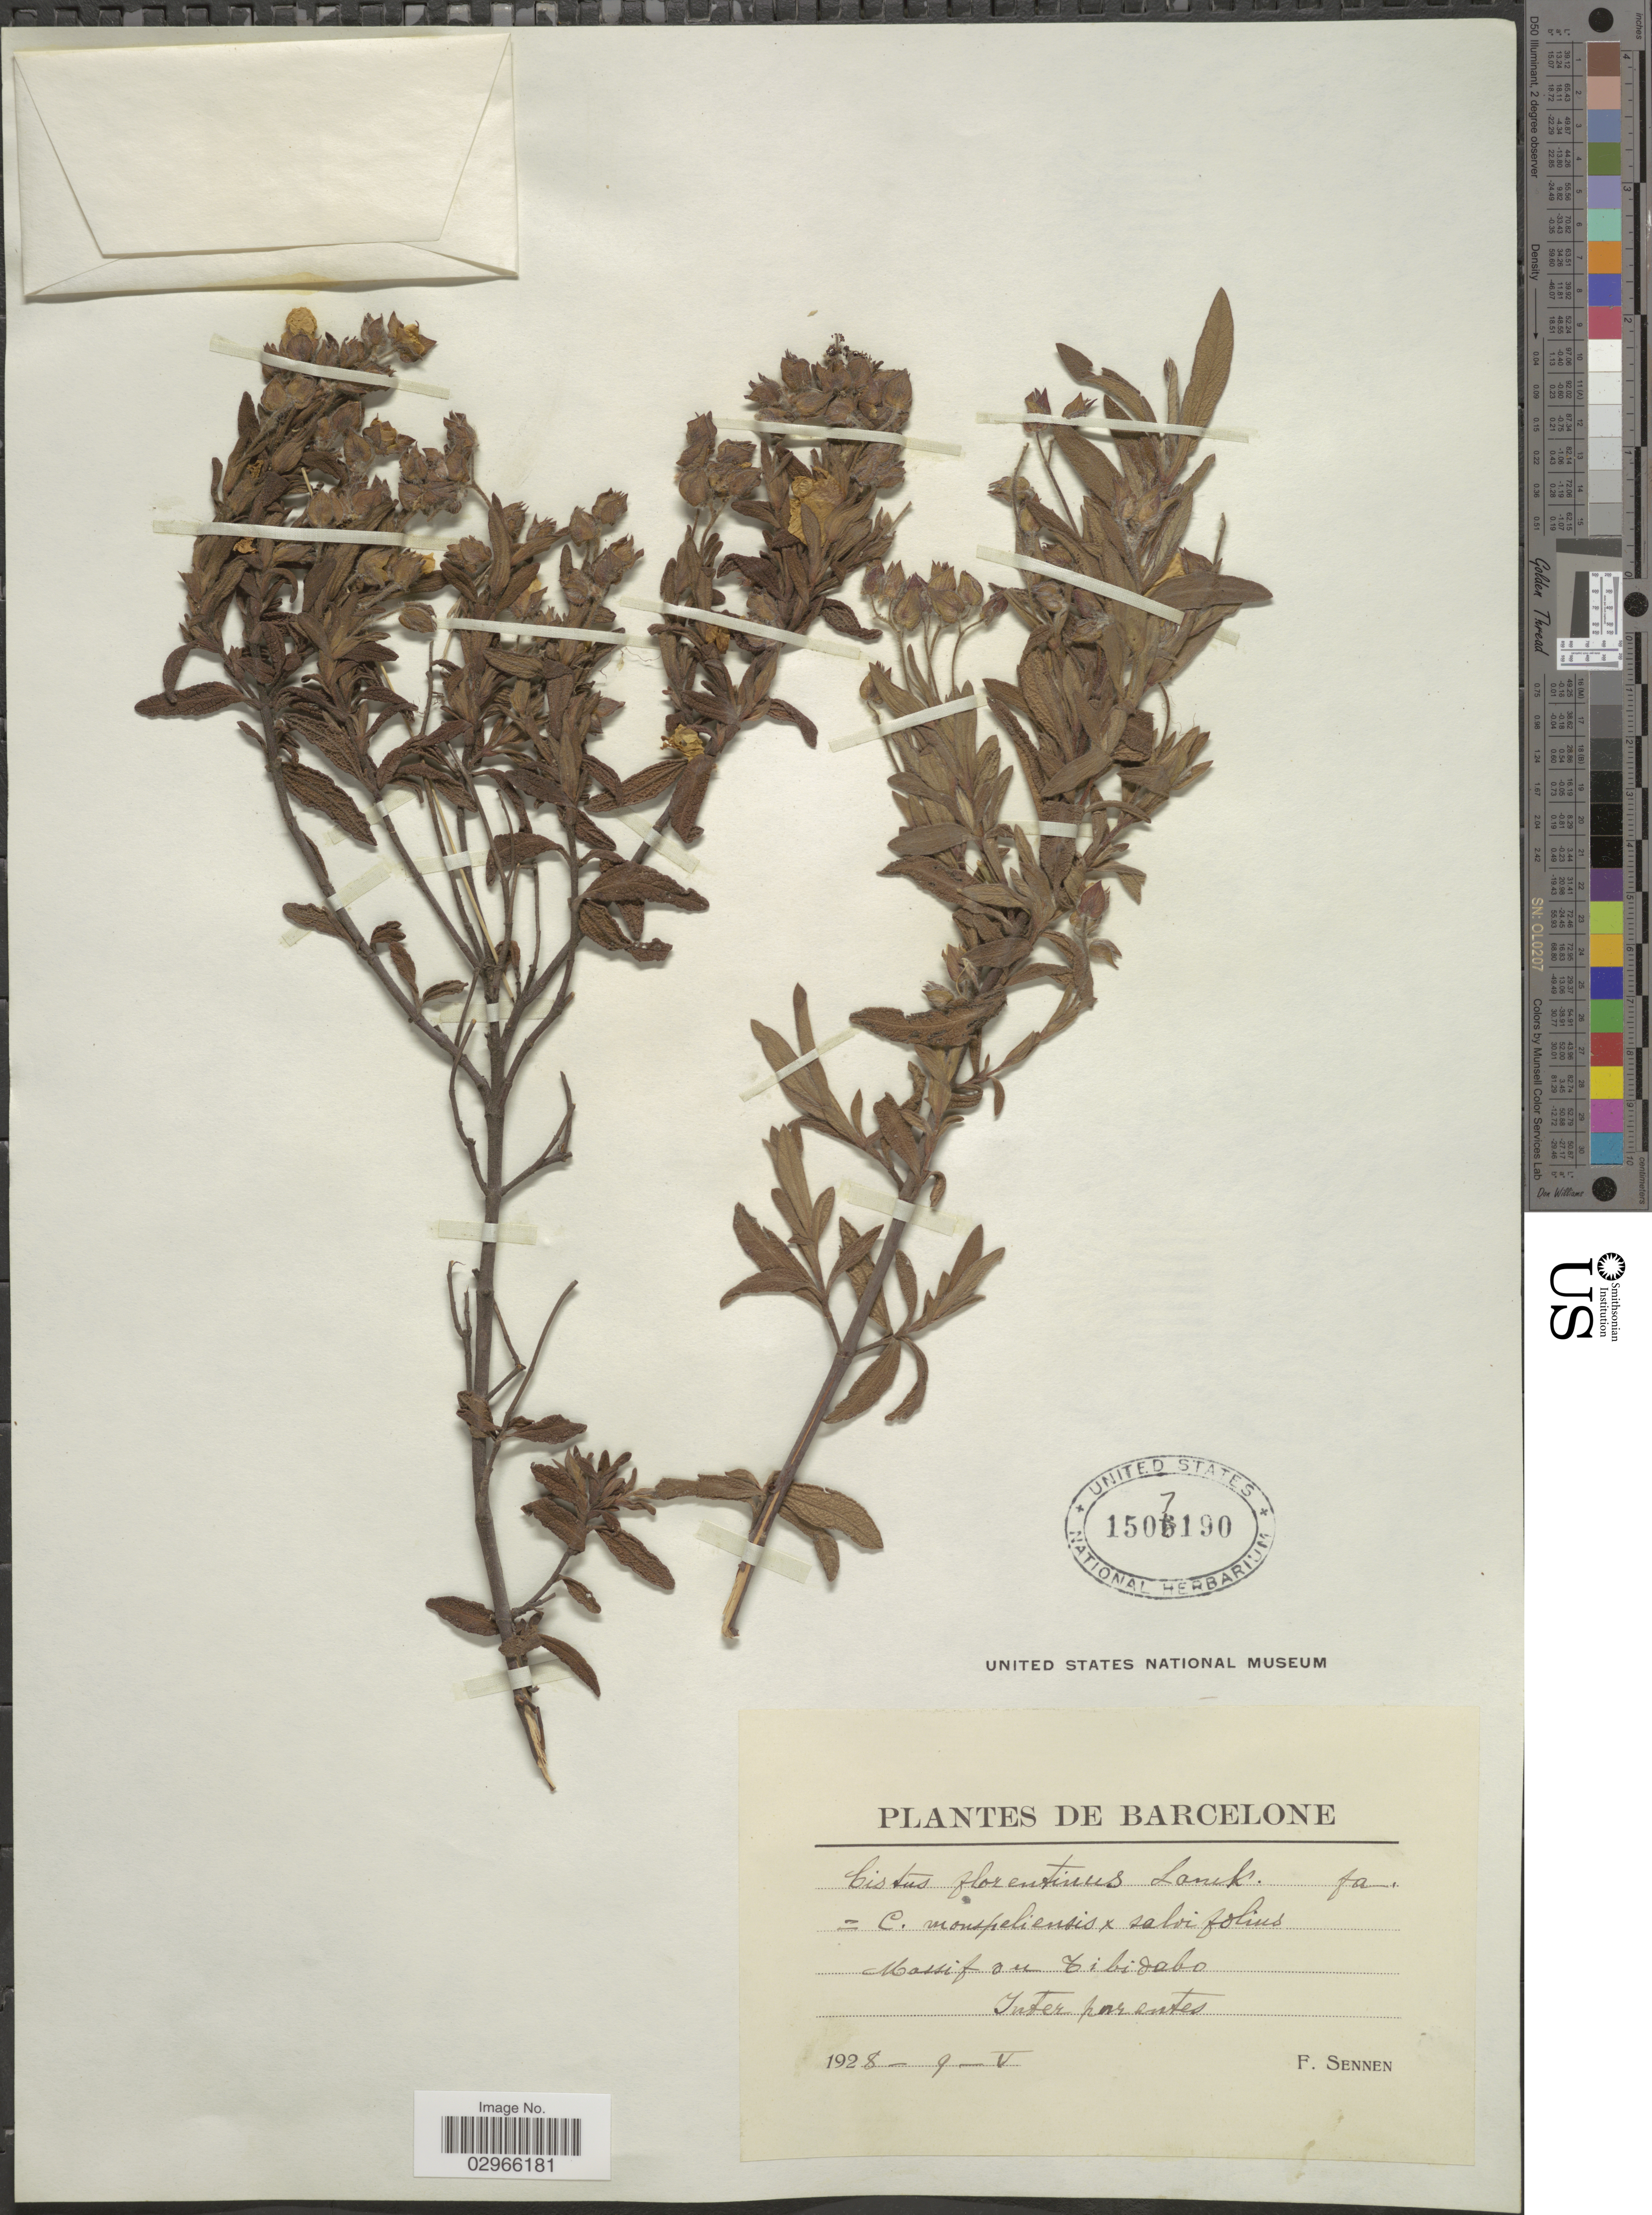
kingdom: Plantae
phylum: Tracheophyta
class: Magnoliopsida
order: Malvales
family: Cistaceae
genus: Cistus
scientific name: Cistus monspeliensis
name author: L.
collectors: E. Sennen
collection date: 1928-05-09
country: Spain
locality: Barcelone. Massif du Tibidabo. Inter parentes.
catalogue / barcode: US 1507190